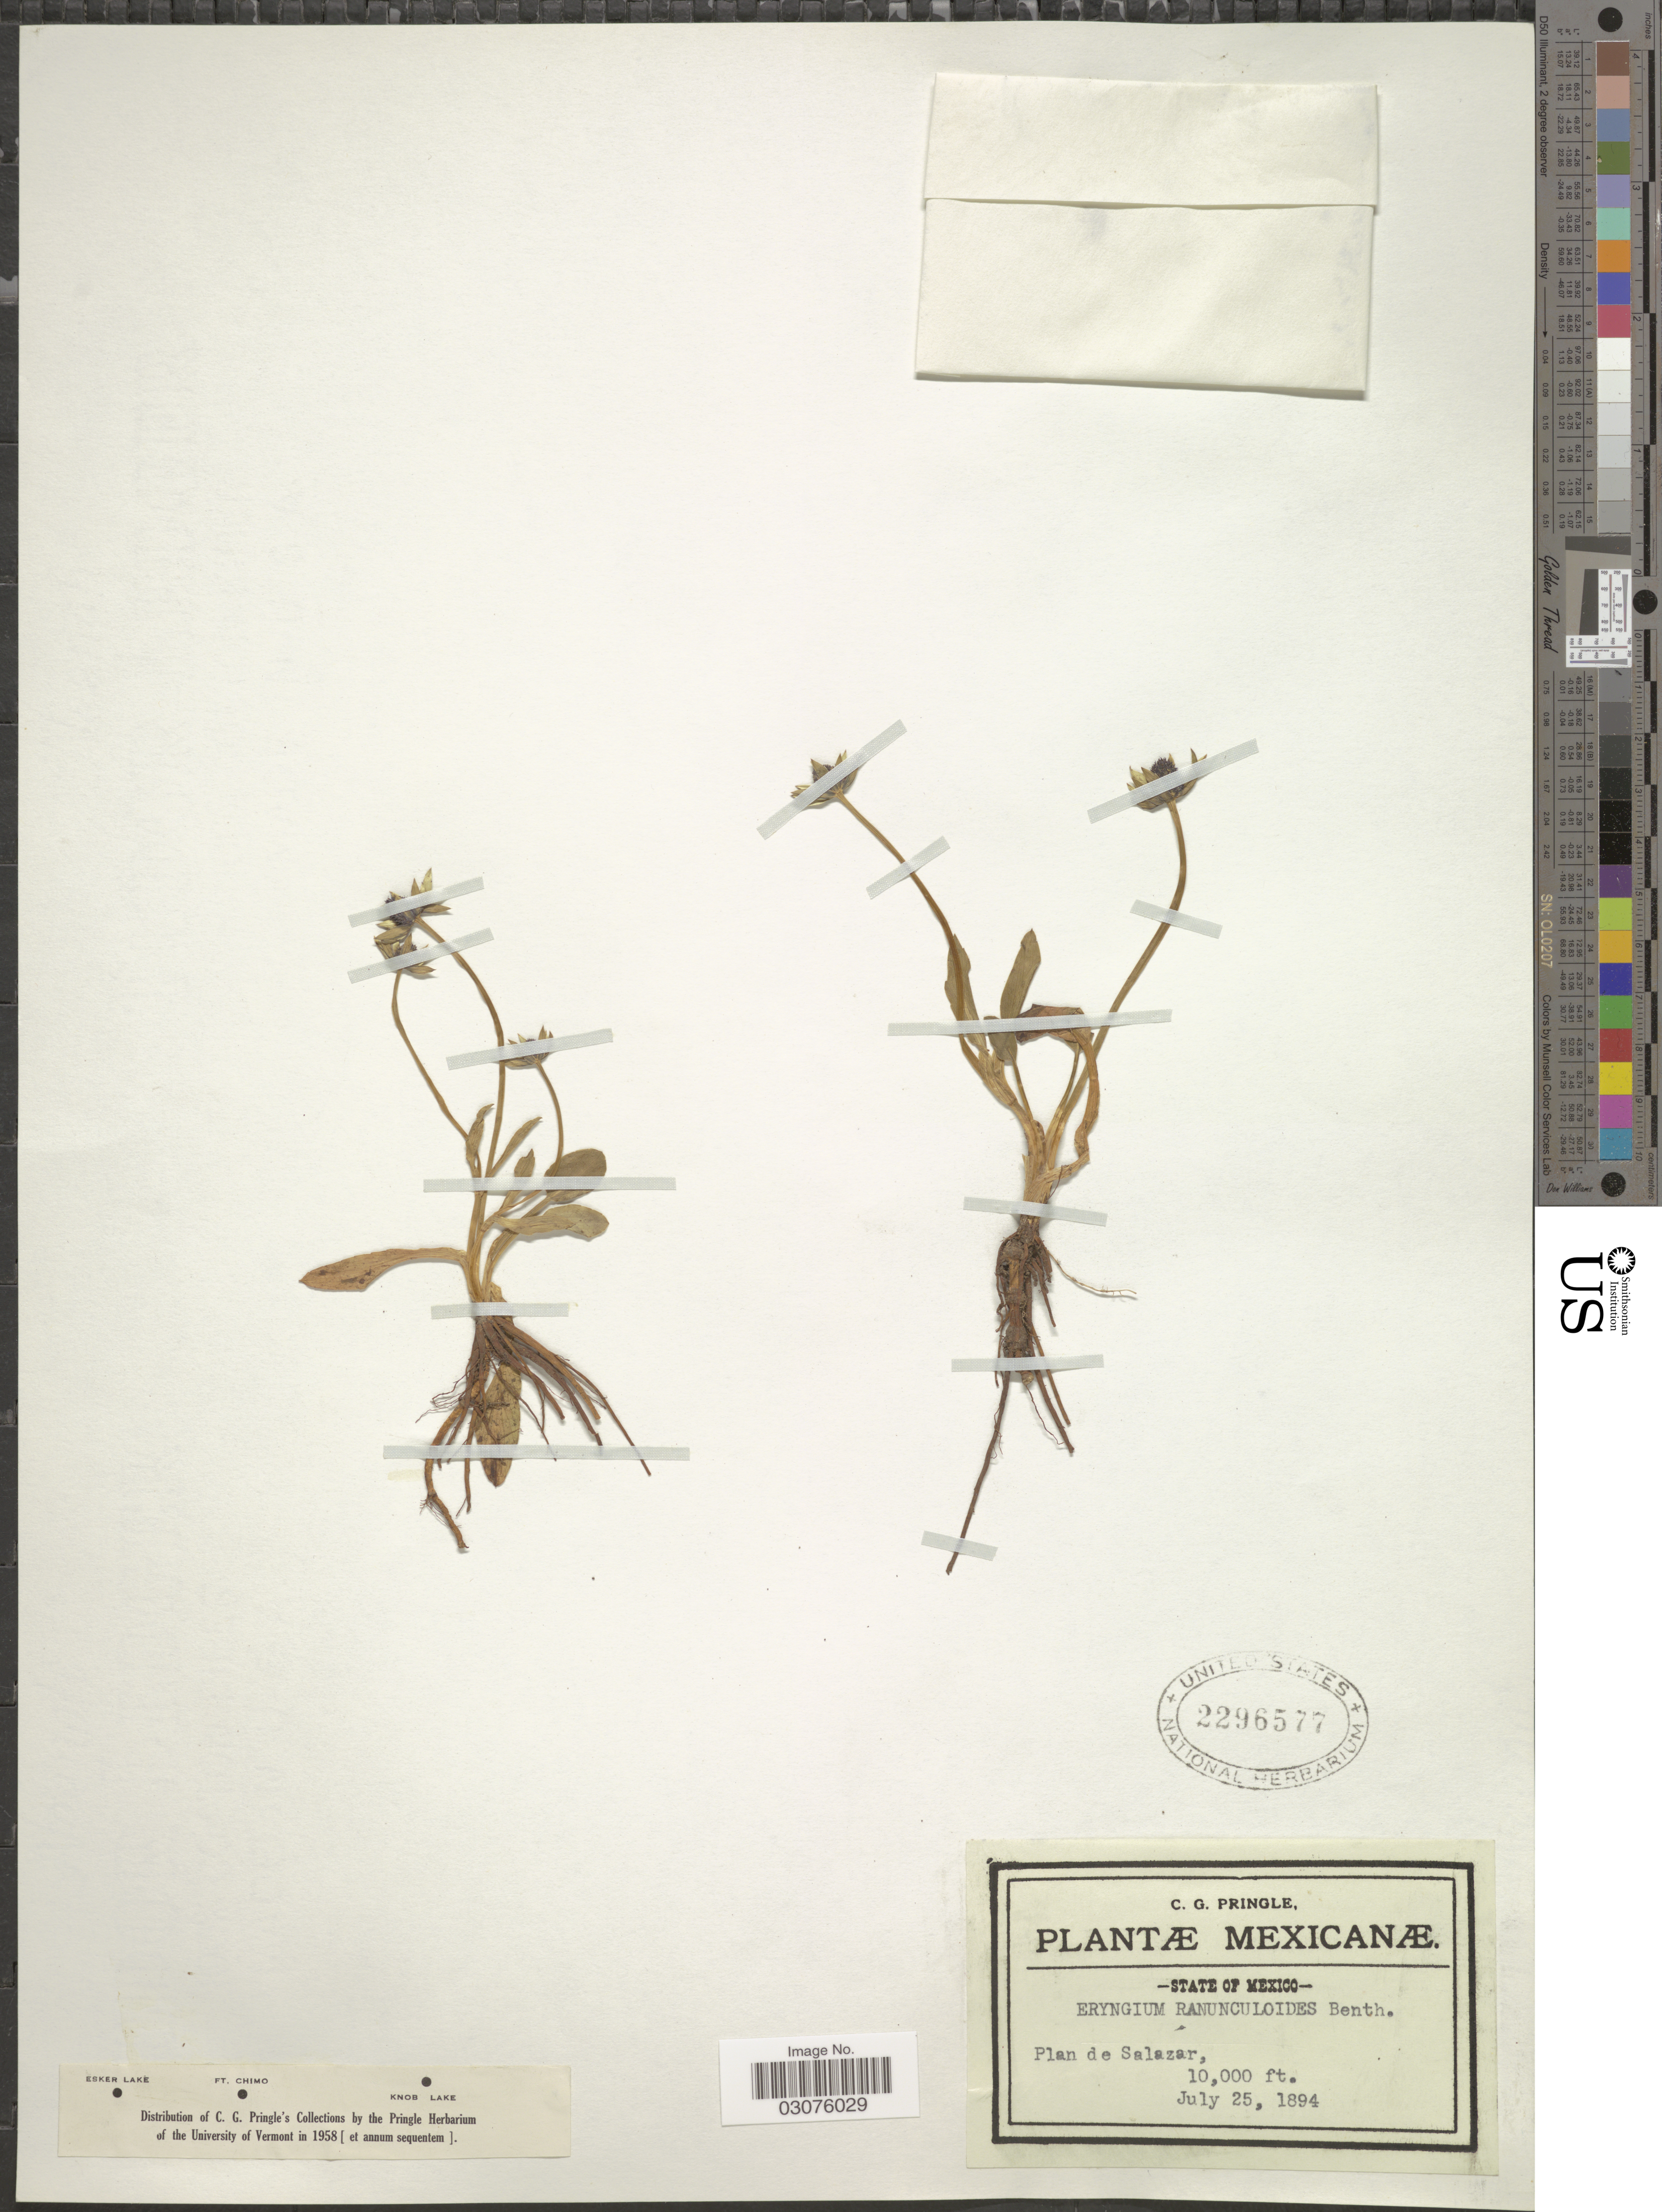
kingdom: Plantae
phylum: Tracheophyta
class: Magnoliopsida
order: Apiales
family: Apiaceae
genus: Eryngium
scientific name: Eryngium ranunculoides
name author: Benth.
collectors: C. G. Pringle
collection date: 1894-07-25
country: Mexico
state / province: México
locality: State of Mexico. Plan de Salazar.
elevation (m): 3048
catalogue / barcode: US 2296577